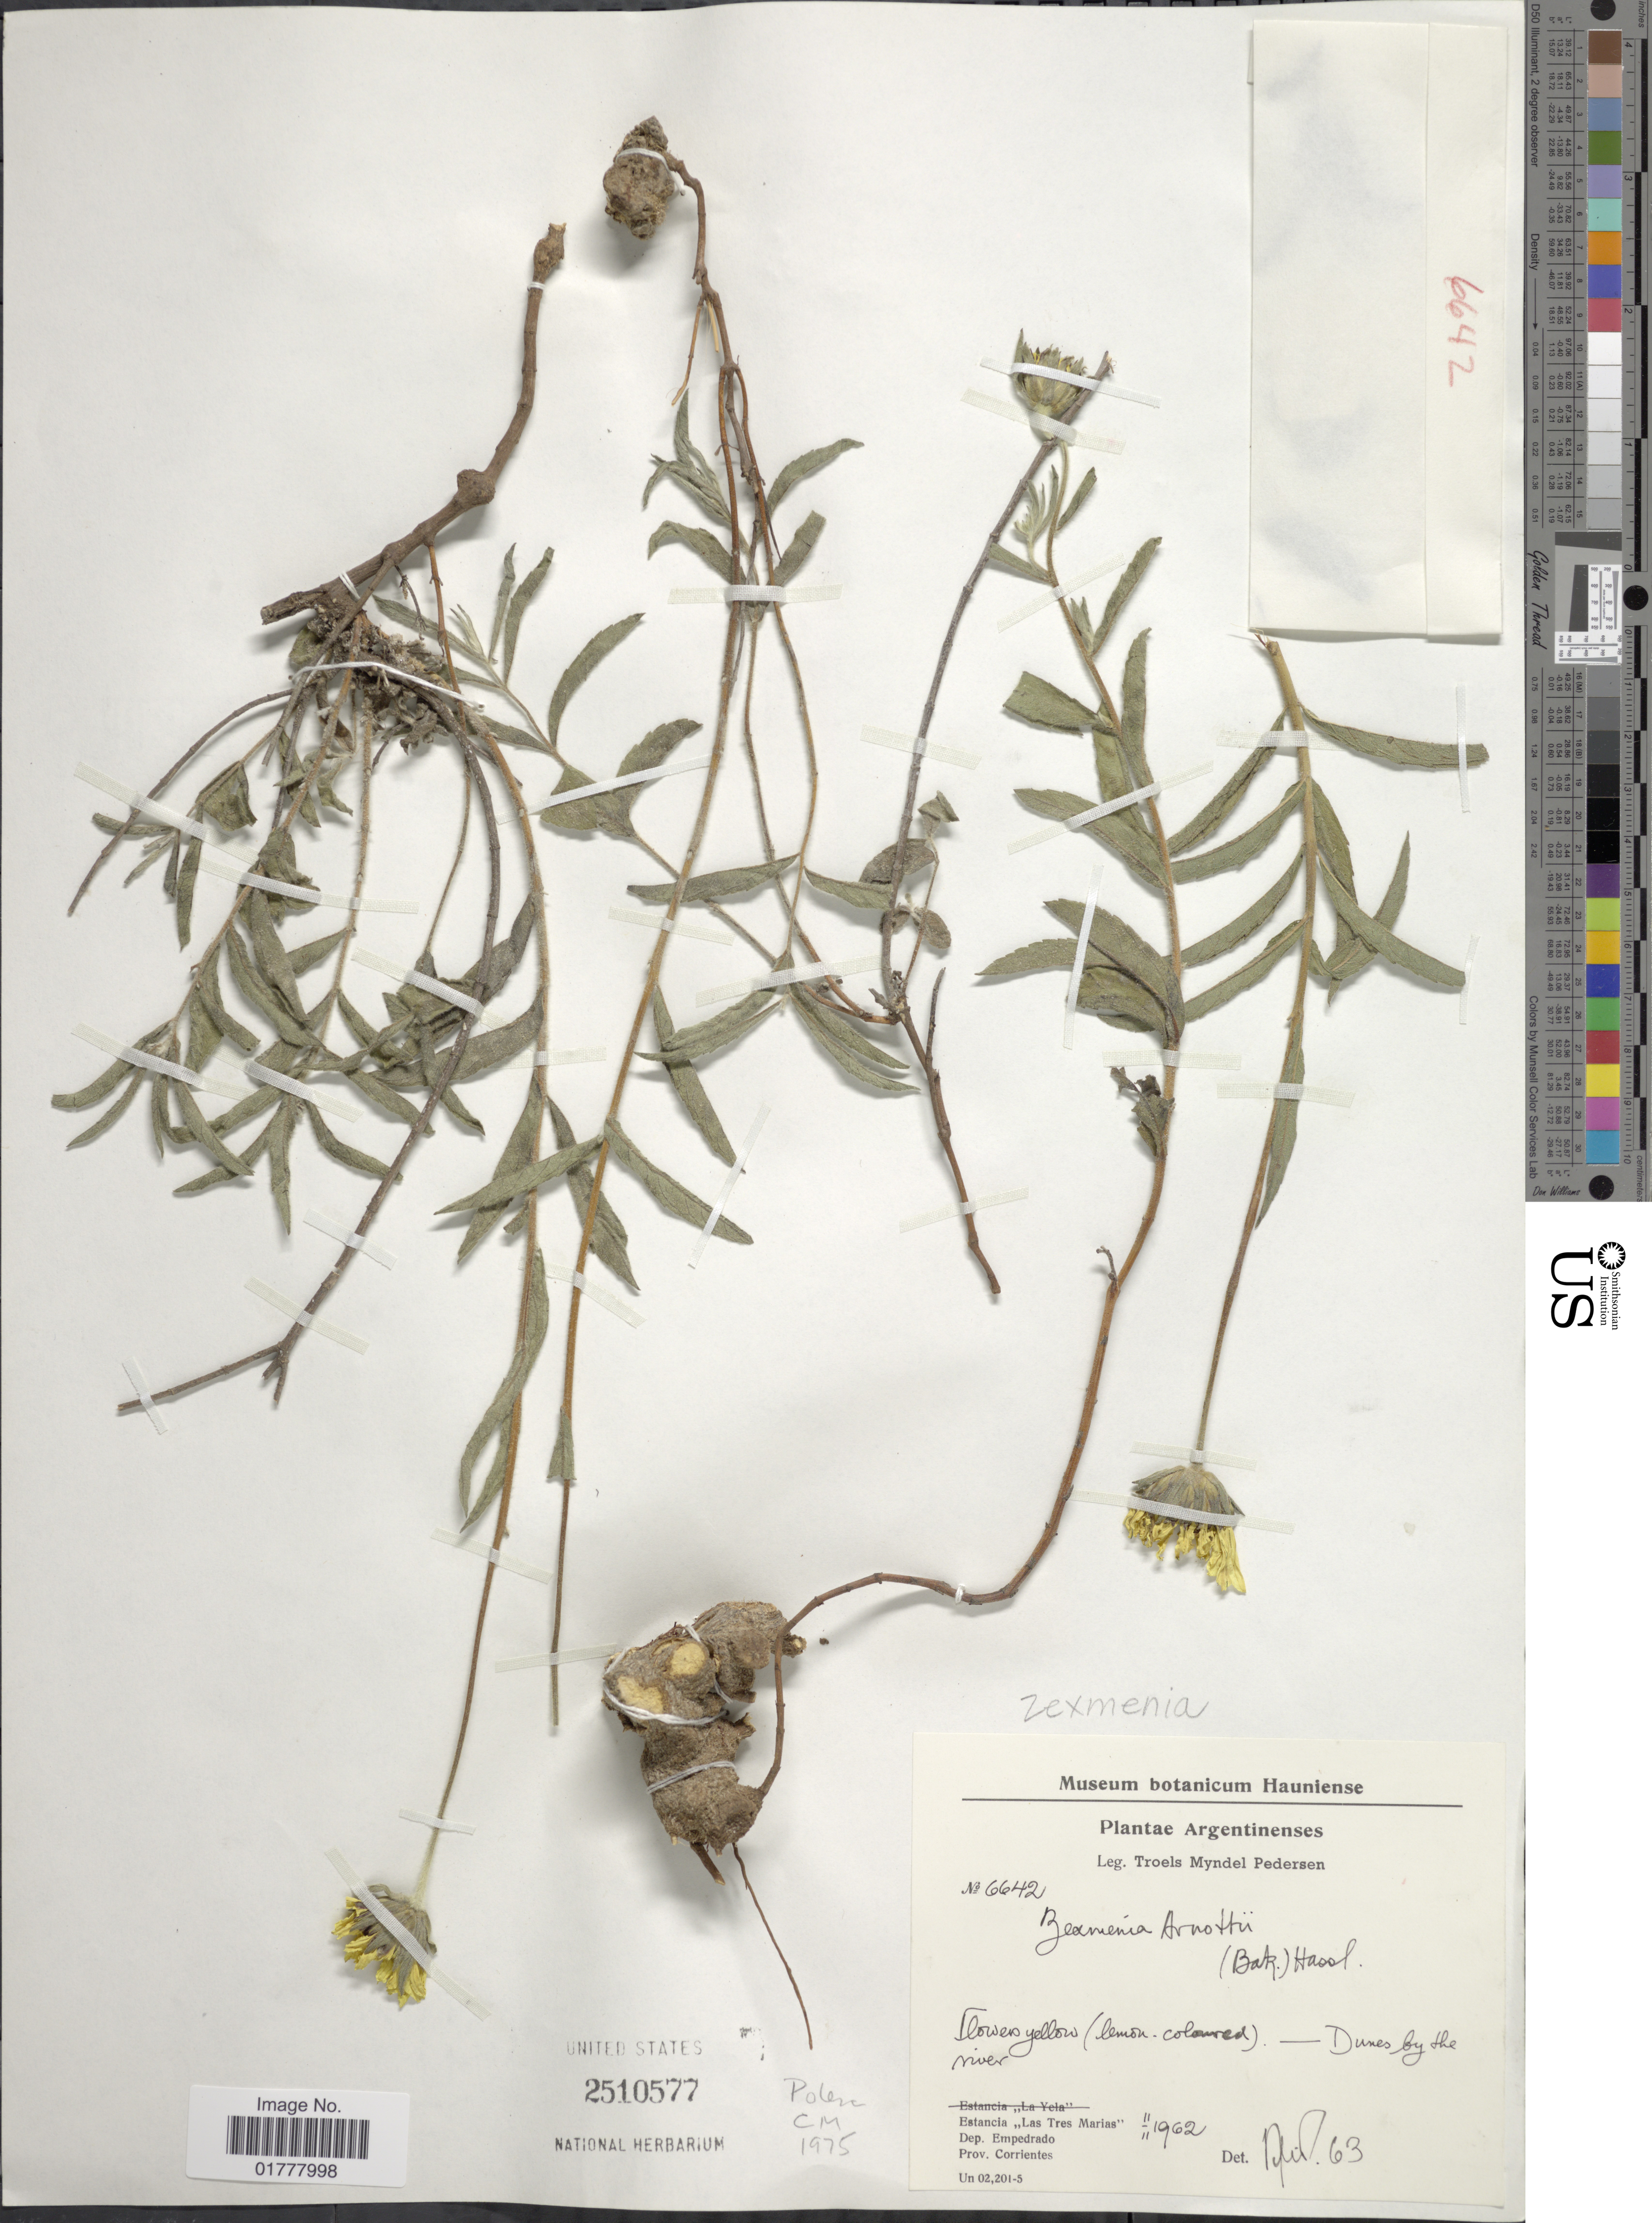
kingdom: Plantae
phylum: Tracheophyta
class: Magnoliopsida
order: Asterales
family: Asteraceae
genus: Angelphytum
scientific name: Angelphytum arnottii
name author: (Baker) H. Rob.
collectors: T. Pederson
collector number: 6642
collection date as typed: Transcribed d/m/y: /4/63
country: Argentina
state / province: Corrientes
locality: Estancia "Las Tres Marias" , Dep. Empedrado, Prov. Corrientes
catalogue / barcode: US 2510577